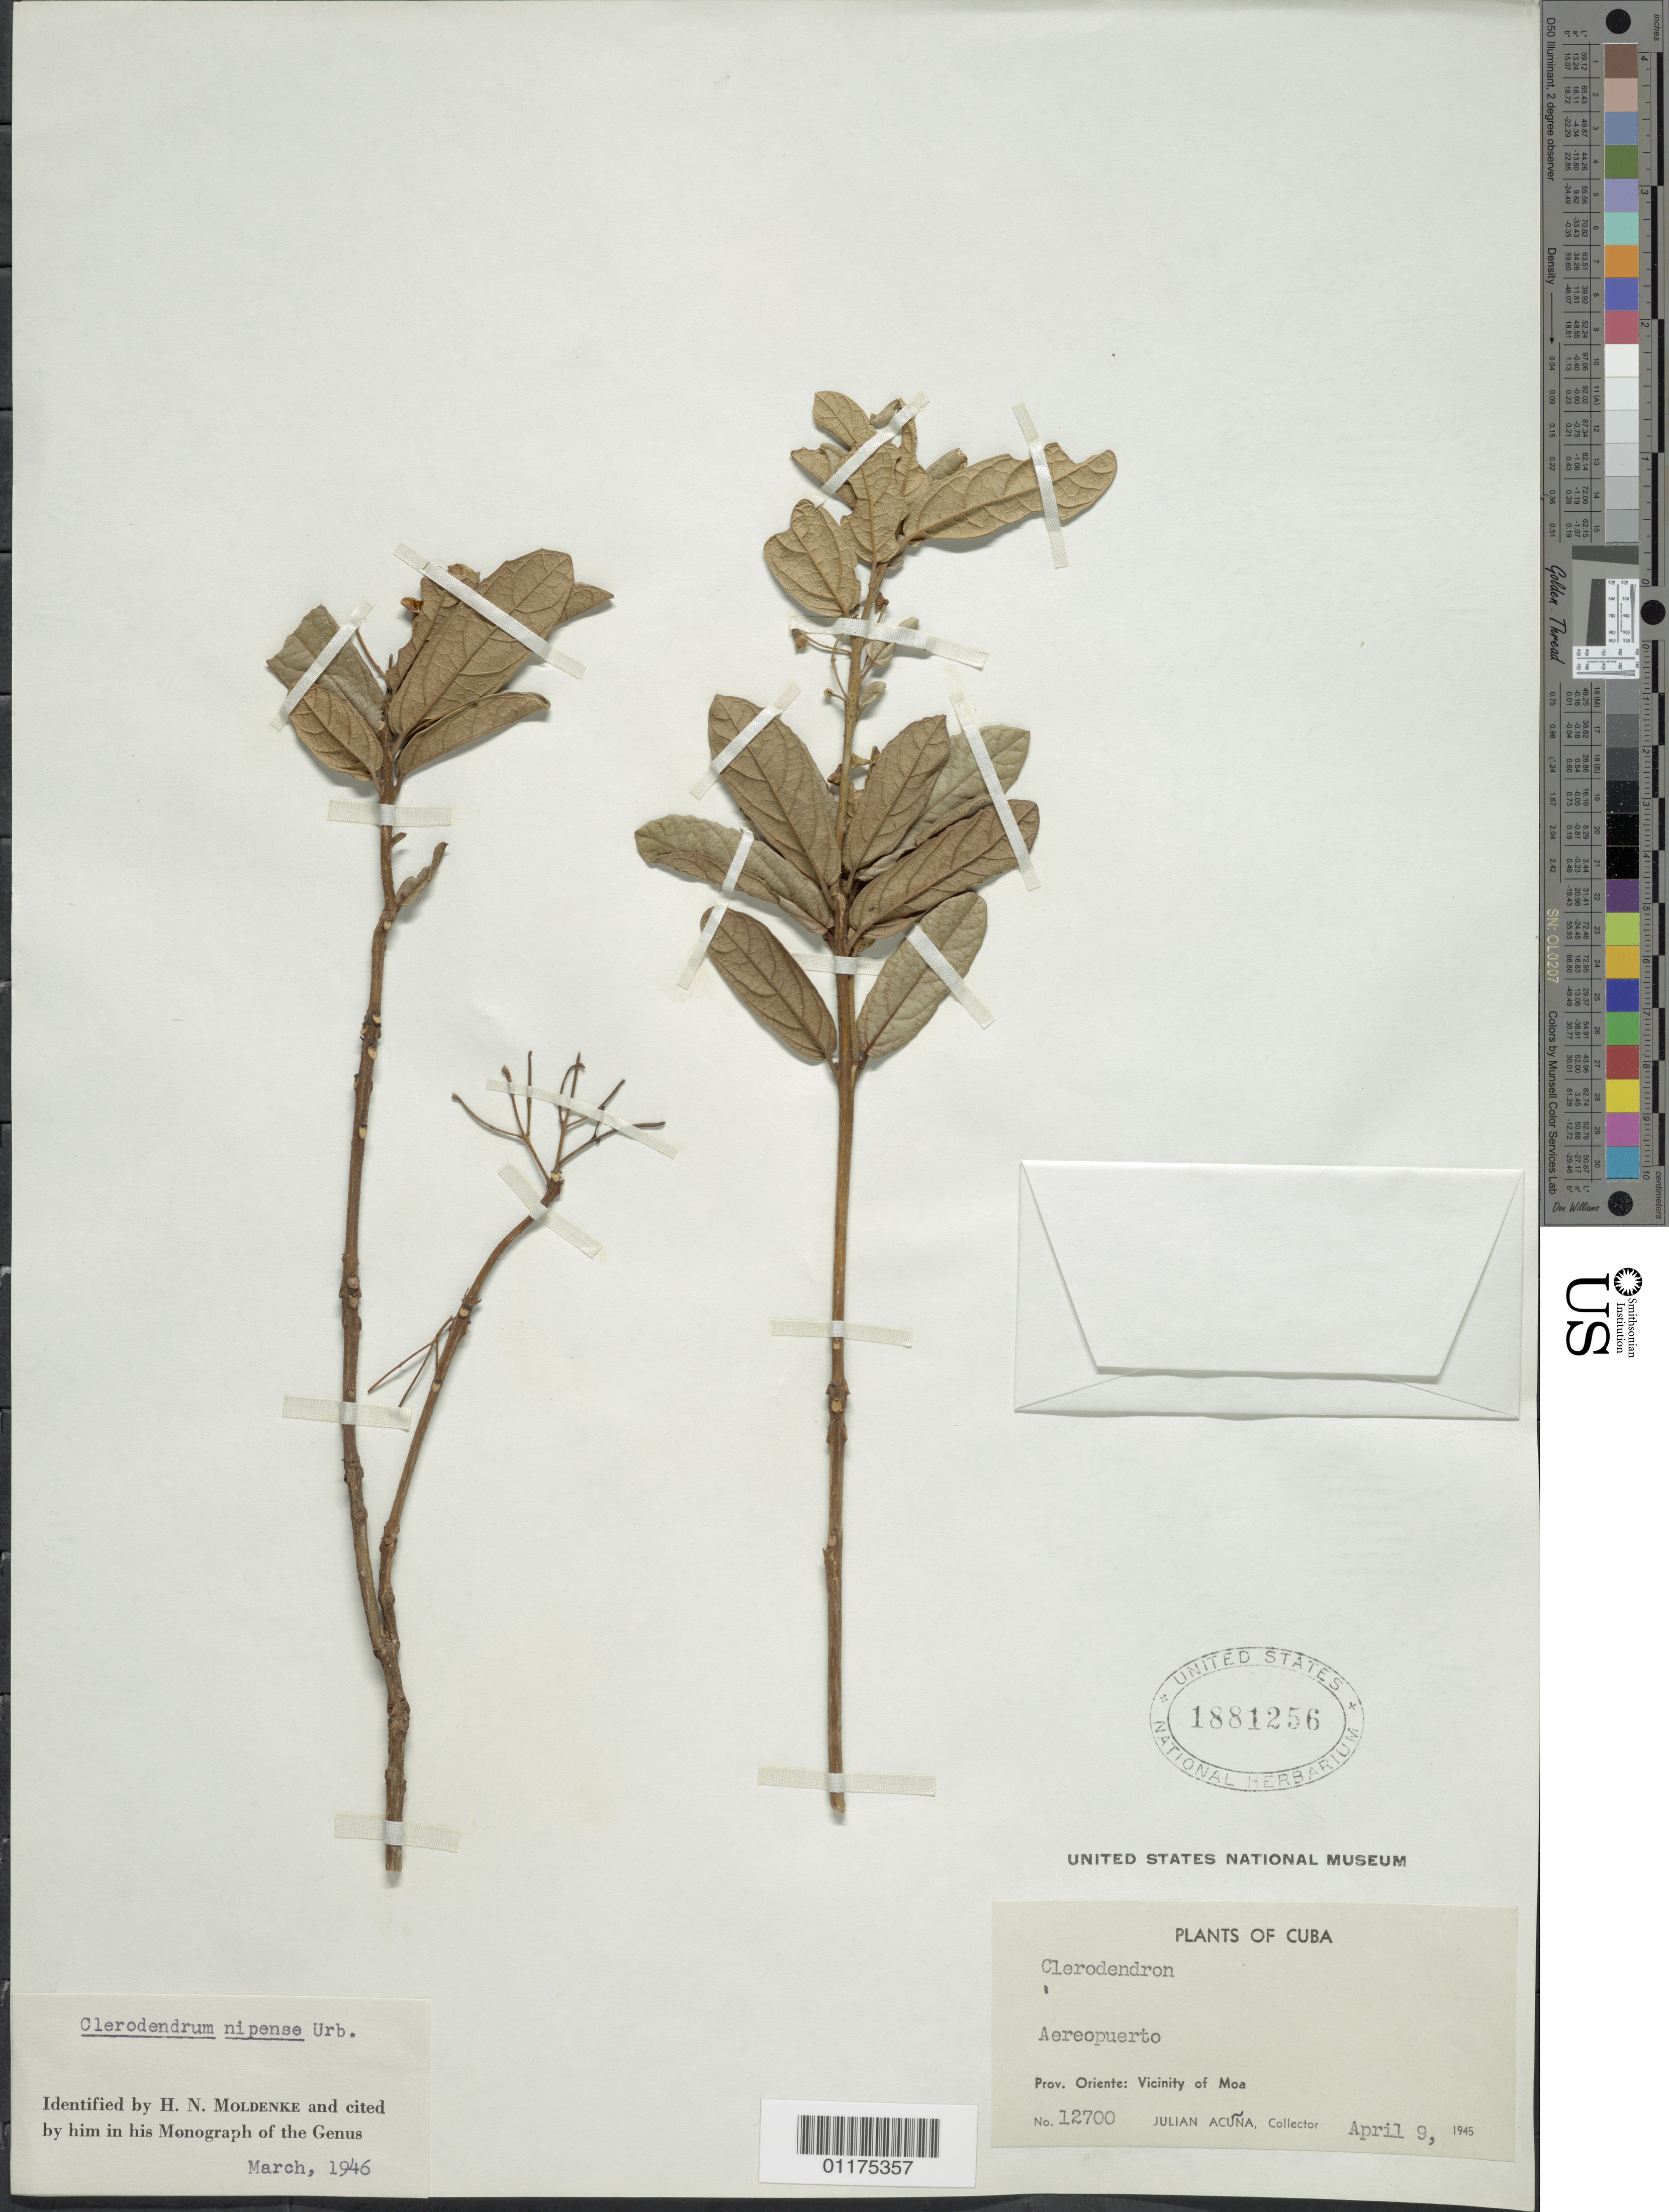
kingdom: Plantae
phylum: Tracheophyta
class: Magnoliopsida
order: Lamiales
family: Lamiaceae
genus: Clerodendrum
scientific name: Clerodendrum nipense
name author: Urb.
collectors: J. Acuña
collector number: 12700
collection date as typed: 09 Apr 1945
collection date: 1945-04-09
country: Cuba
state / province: Oriente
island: Cuba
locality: Vicinity of Moa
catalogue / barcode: US 1881256